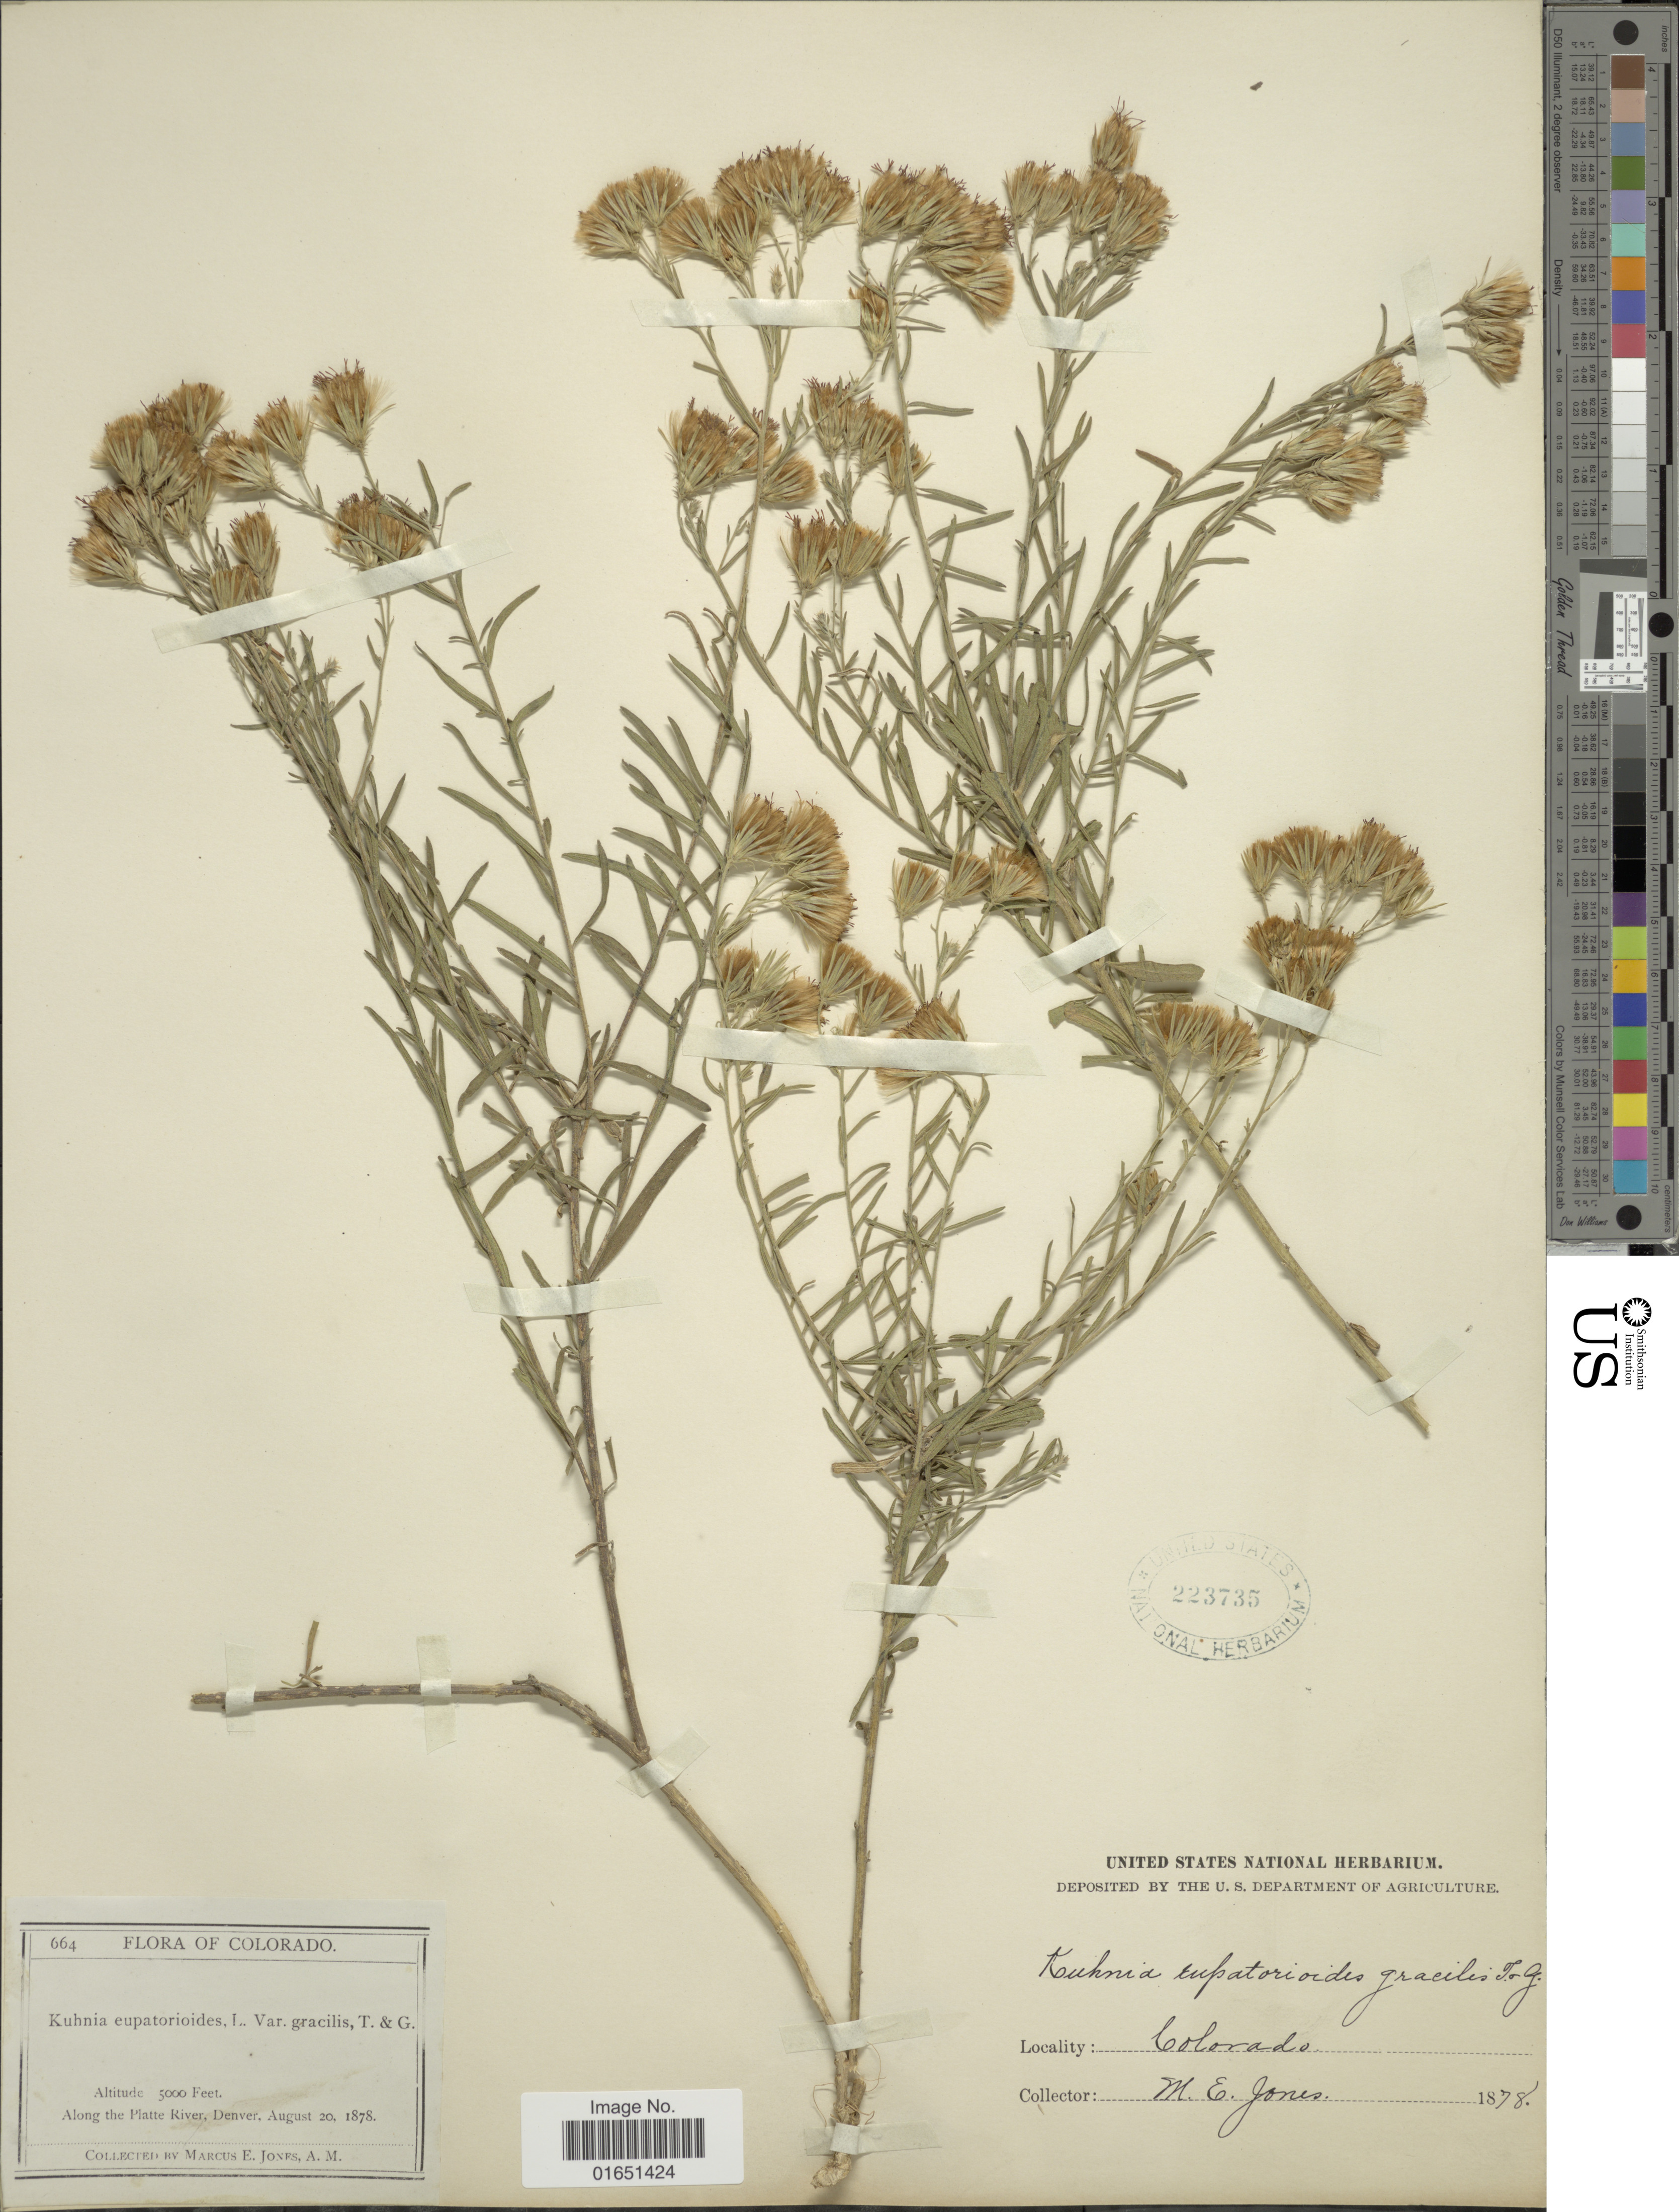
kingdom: Plantae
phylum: Tracheophyta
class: Magnoliopsida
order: Asterales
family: Asteraceae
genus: Brickellia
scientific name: Brickellia rosmarinifolia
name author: (Vent.) W.A. Weber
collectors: M. E. Jones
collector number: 664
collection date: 1878-08-20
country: United States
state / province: Colorado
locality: Along the Platte River, Denver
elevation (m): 1524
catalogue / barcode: US 223735